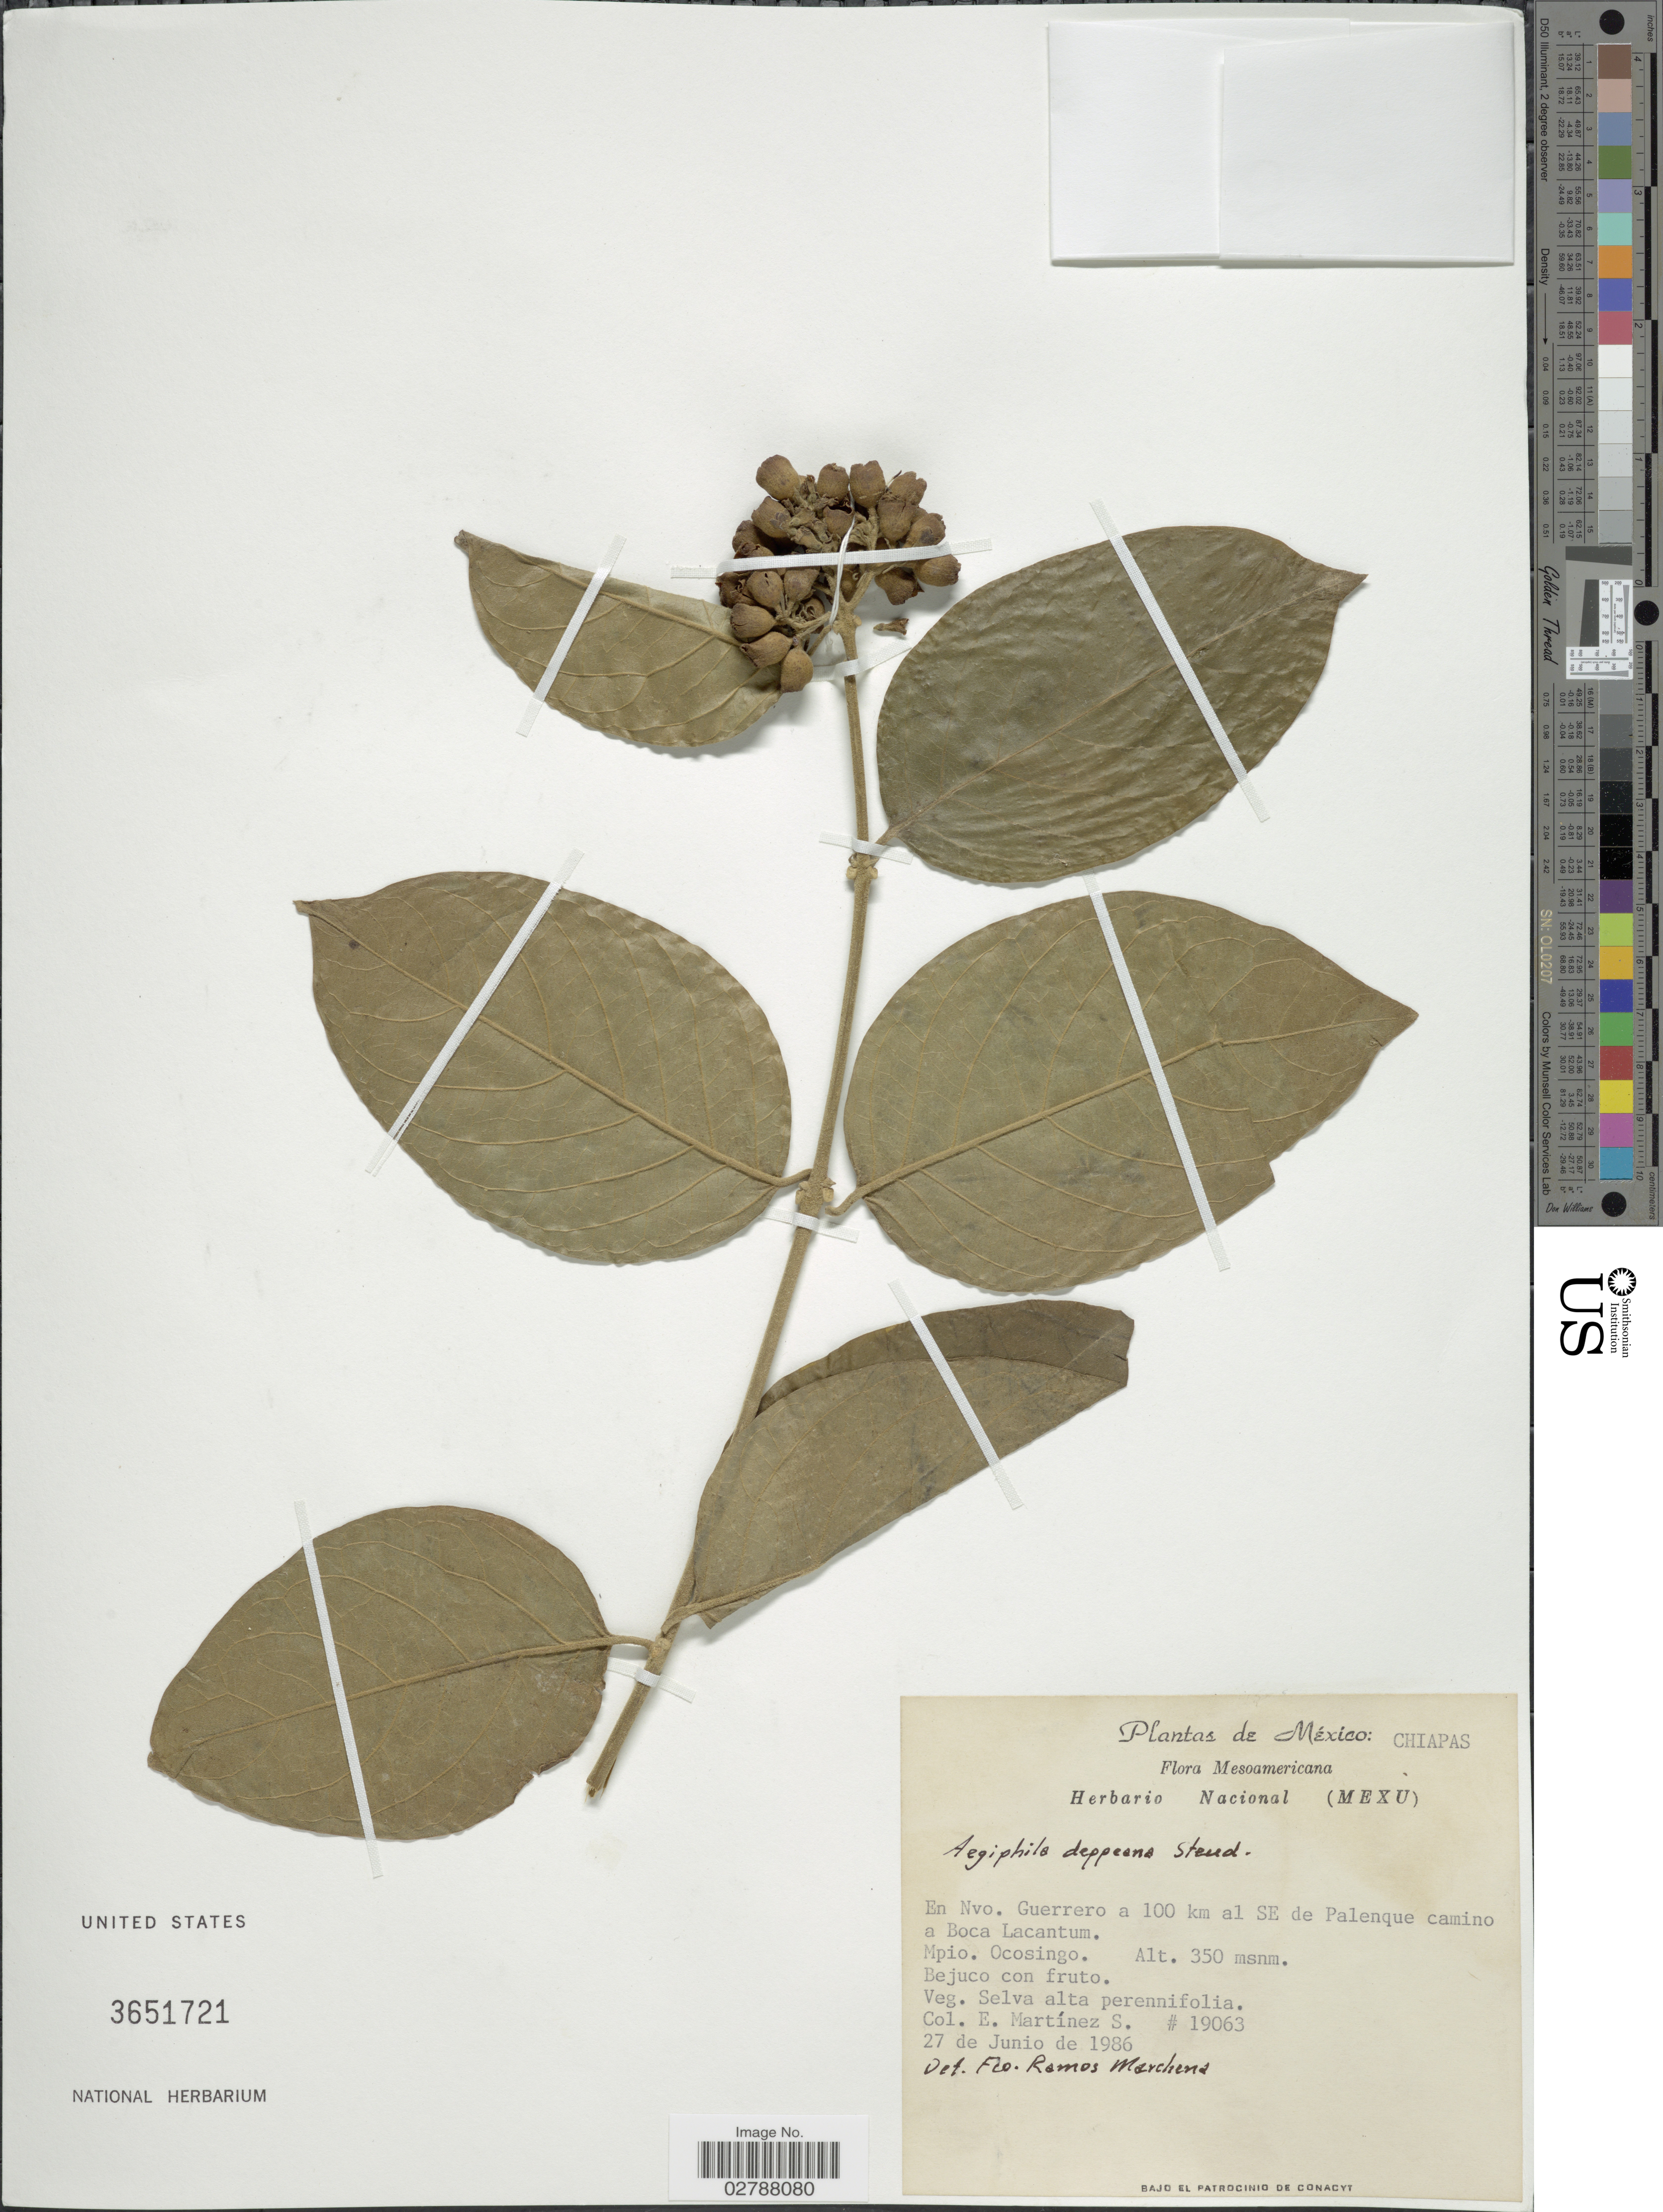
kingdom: Plantae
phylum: Tracheophyta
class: Magnoliopsida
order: Lamiales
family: Lamiaceae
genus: Aegiphila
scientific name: Aegiphila deppeana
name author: Steud.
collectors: E. M. Martínez S.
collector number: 19063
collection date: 1986-06-27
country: Mexico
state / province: Chiapas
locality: En Nvo. Guerrero a 100 km al SE de Palenque camino a Boca Lacantum. Mpio. Ocosingo.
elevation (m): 350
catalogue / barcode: US 3651721